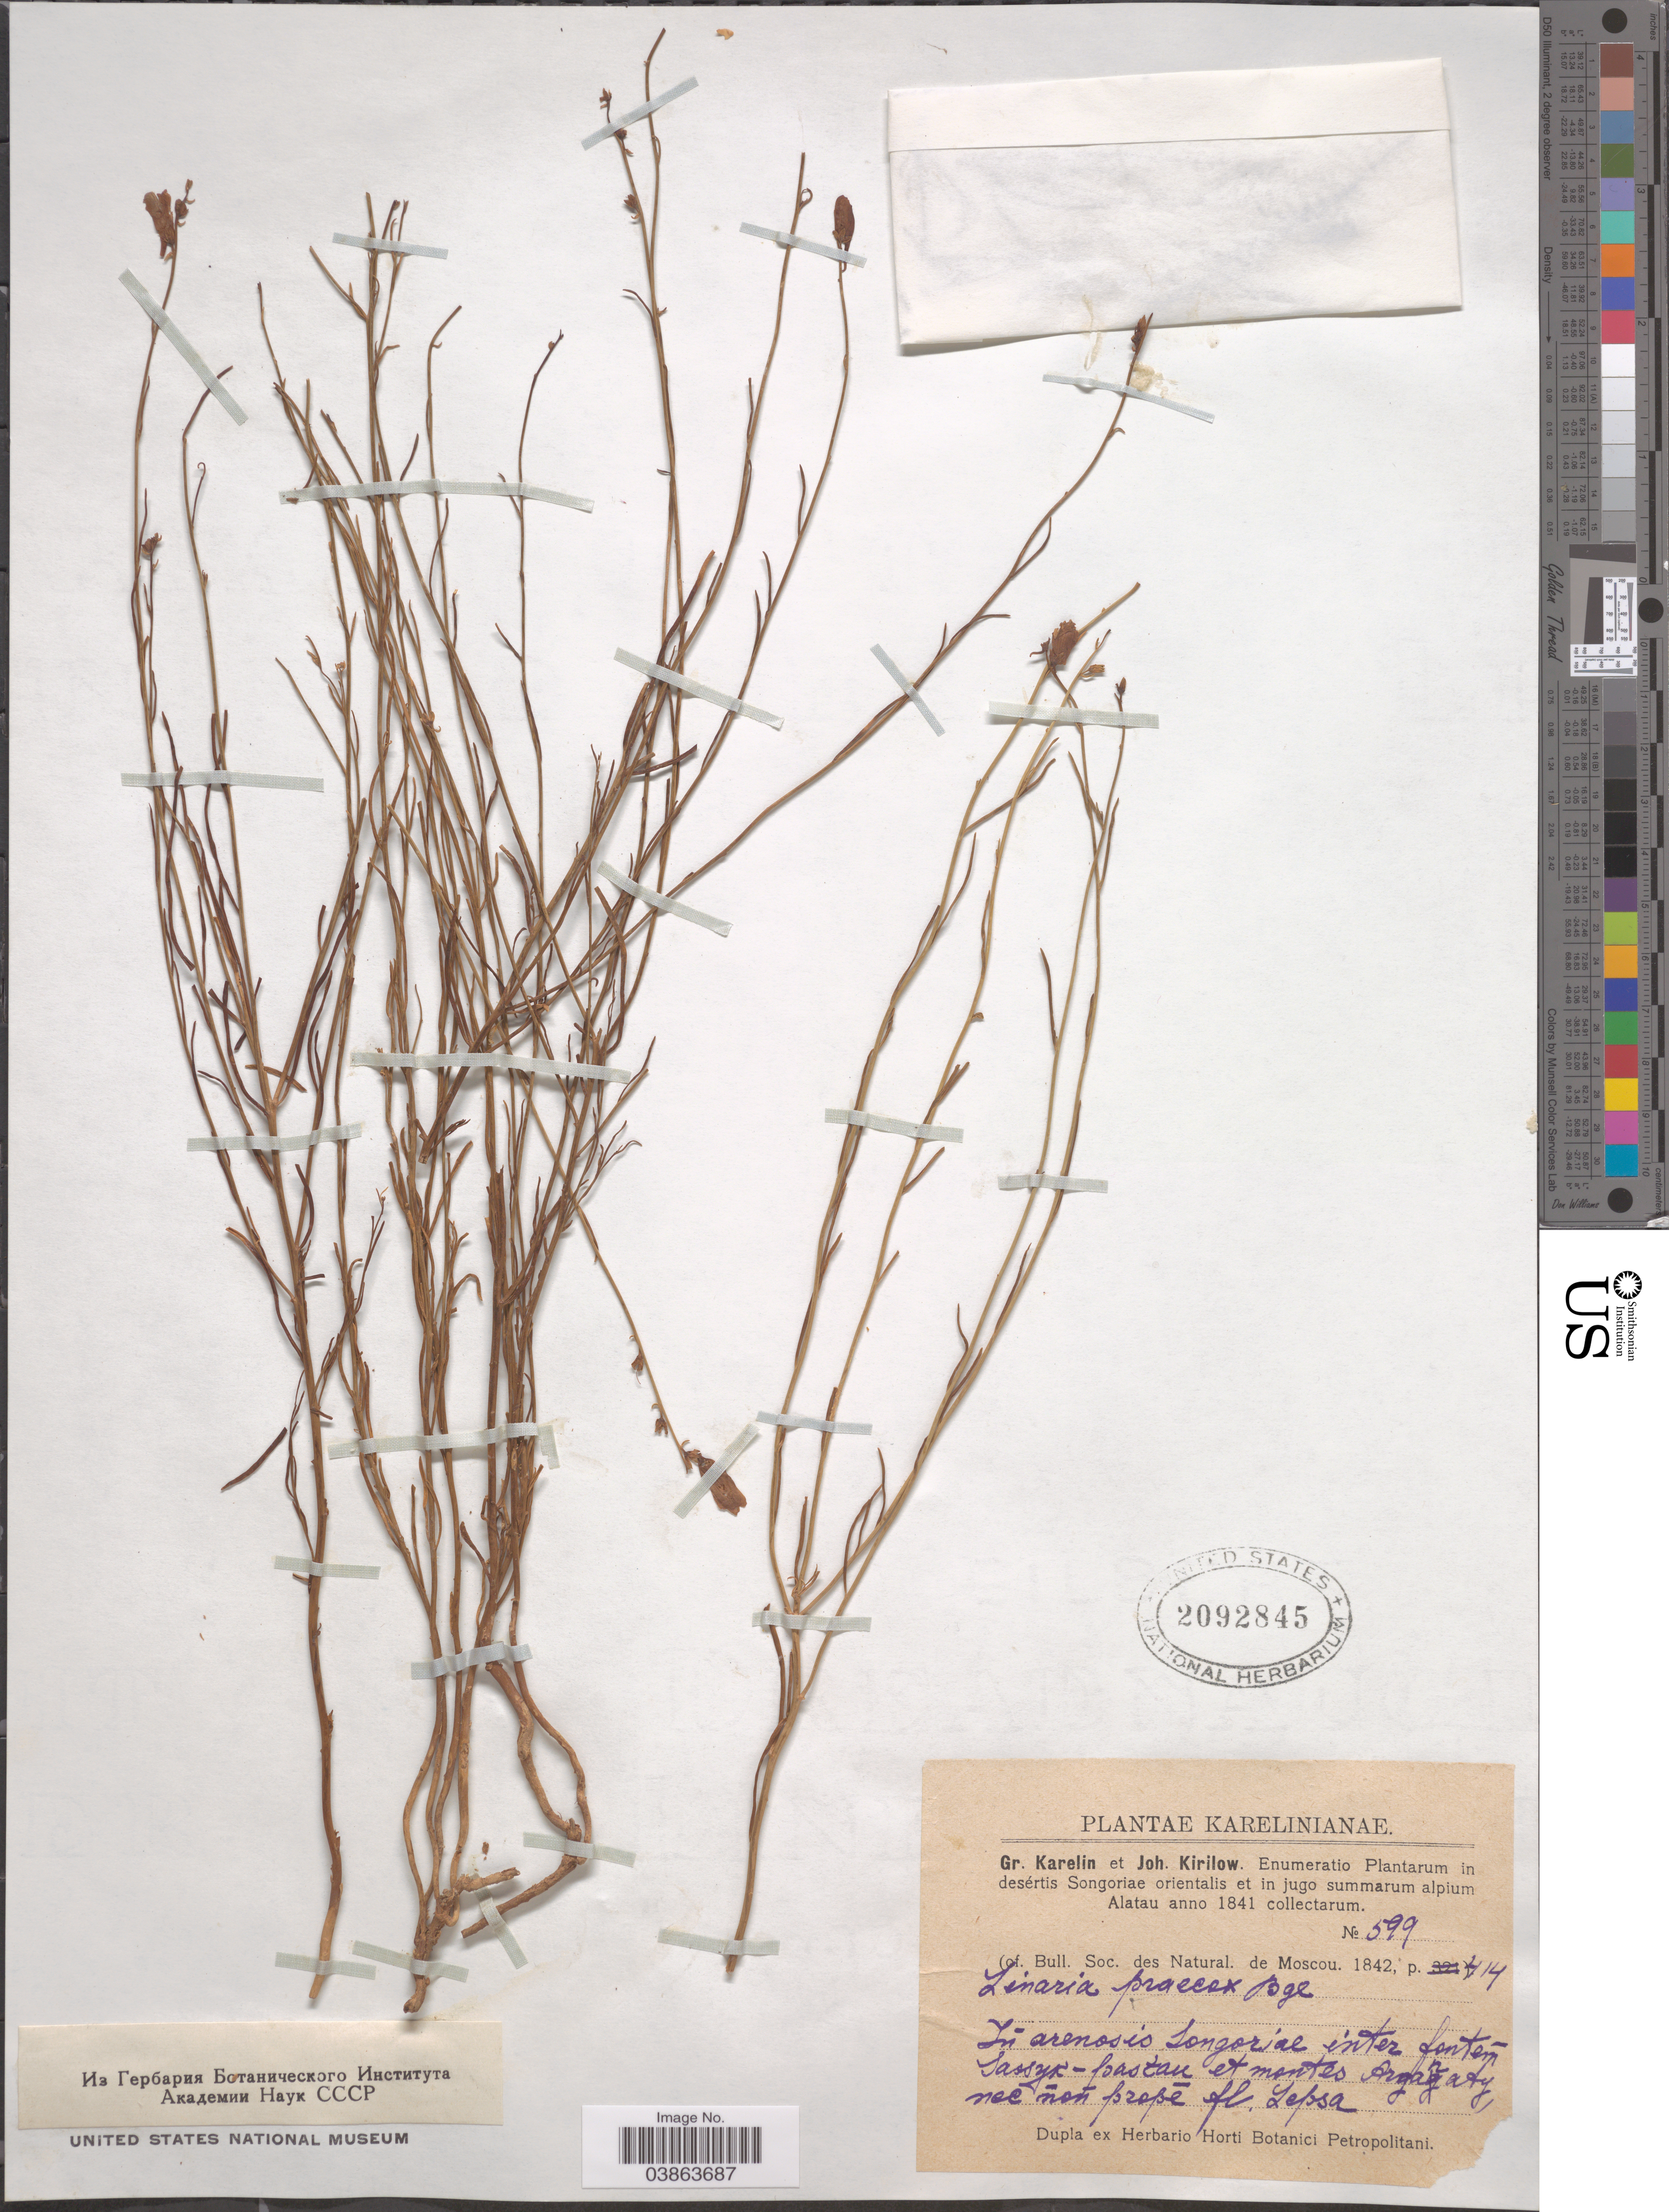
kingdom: Plantae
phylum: Tracheophyta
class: Magnoliopsida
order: Lamiales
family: Plantaginaceae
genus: Linaria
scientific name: Linaria praecox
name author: Bunge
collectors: G. S. Karelin & I. P. Kirilov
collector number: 599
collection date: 1841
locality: Desértis Songoriae orientalis et in jugo summarum alpium Alatau. In arenosis Songoriae inter fontém Sassyx-foastan et montes Arganaty, nac non propé fl. Lepsa. [interpreted]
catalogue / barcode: US 2092845